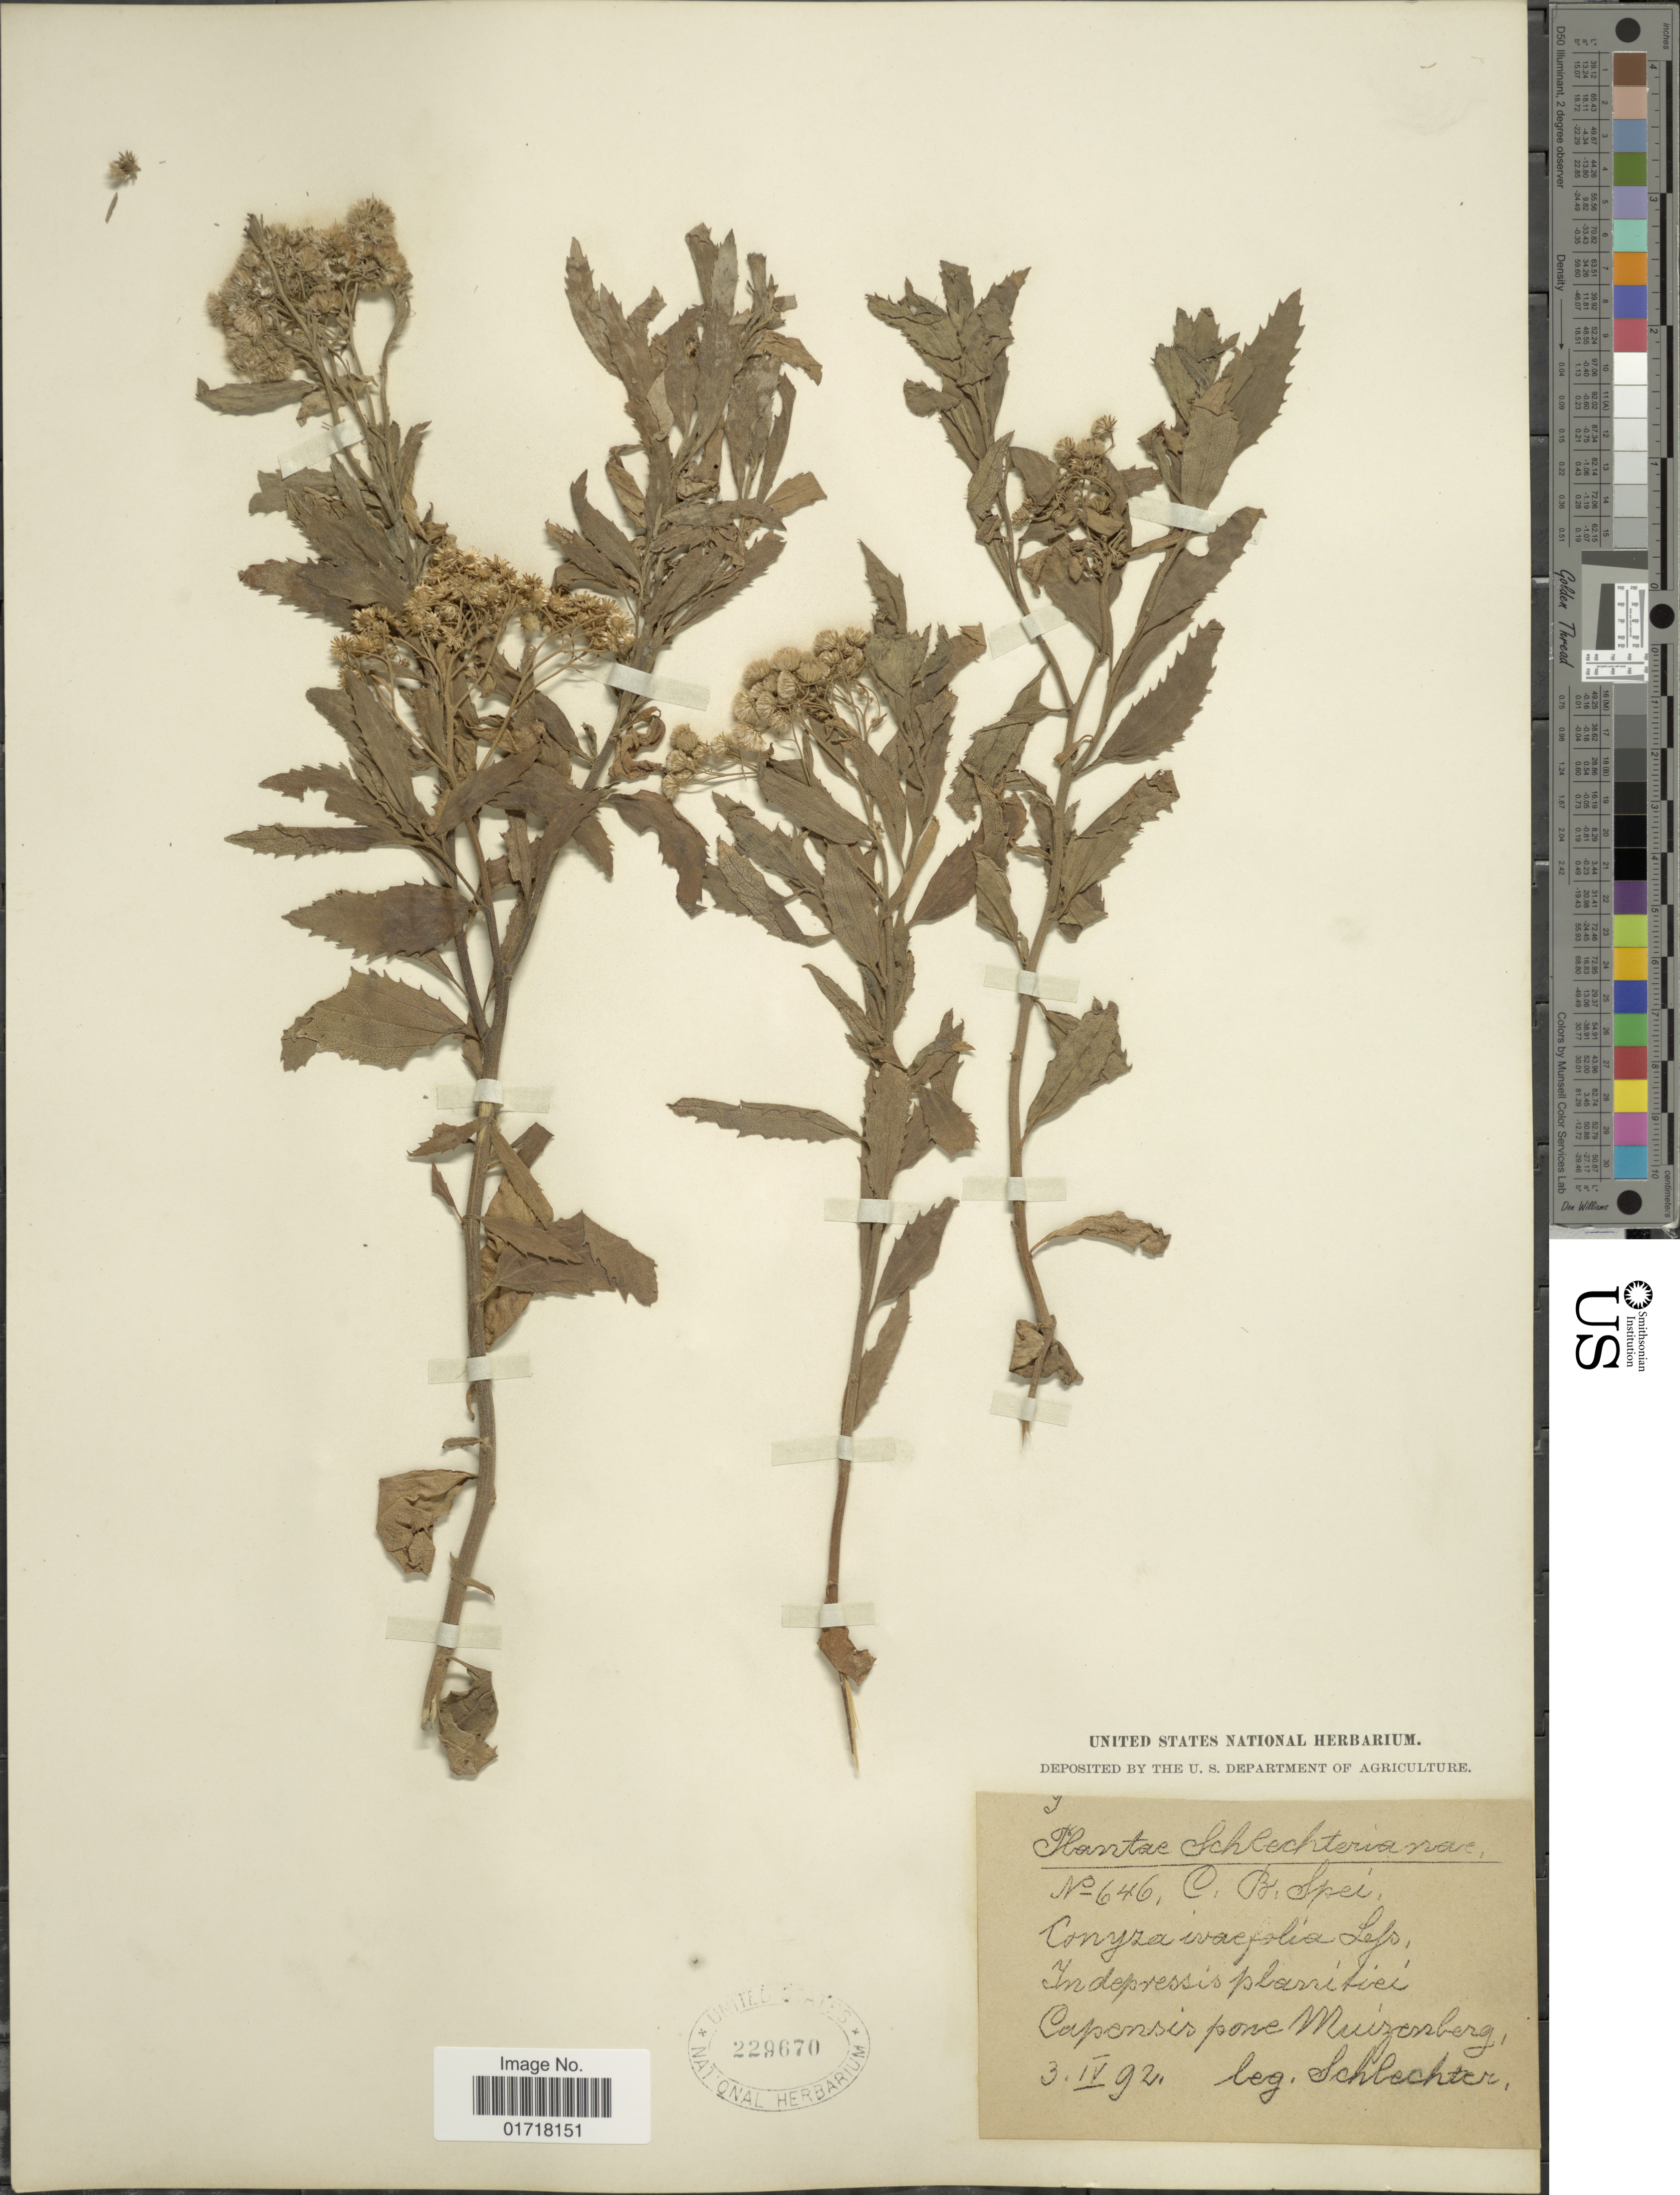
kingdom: Plantae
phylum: Tracheophyta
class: Magnoliopsida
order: Asterales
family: Asteraceae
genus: Conyza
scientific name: Conyza ivifolia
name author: (L.) Less.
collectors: Schlechter, --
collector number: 646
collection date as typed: Transcribed d/m/y: 3/4/92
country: South Africa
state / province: Western Cape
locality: Capensis pone Muizenberg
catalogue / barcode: US 229670